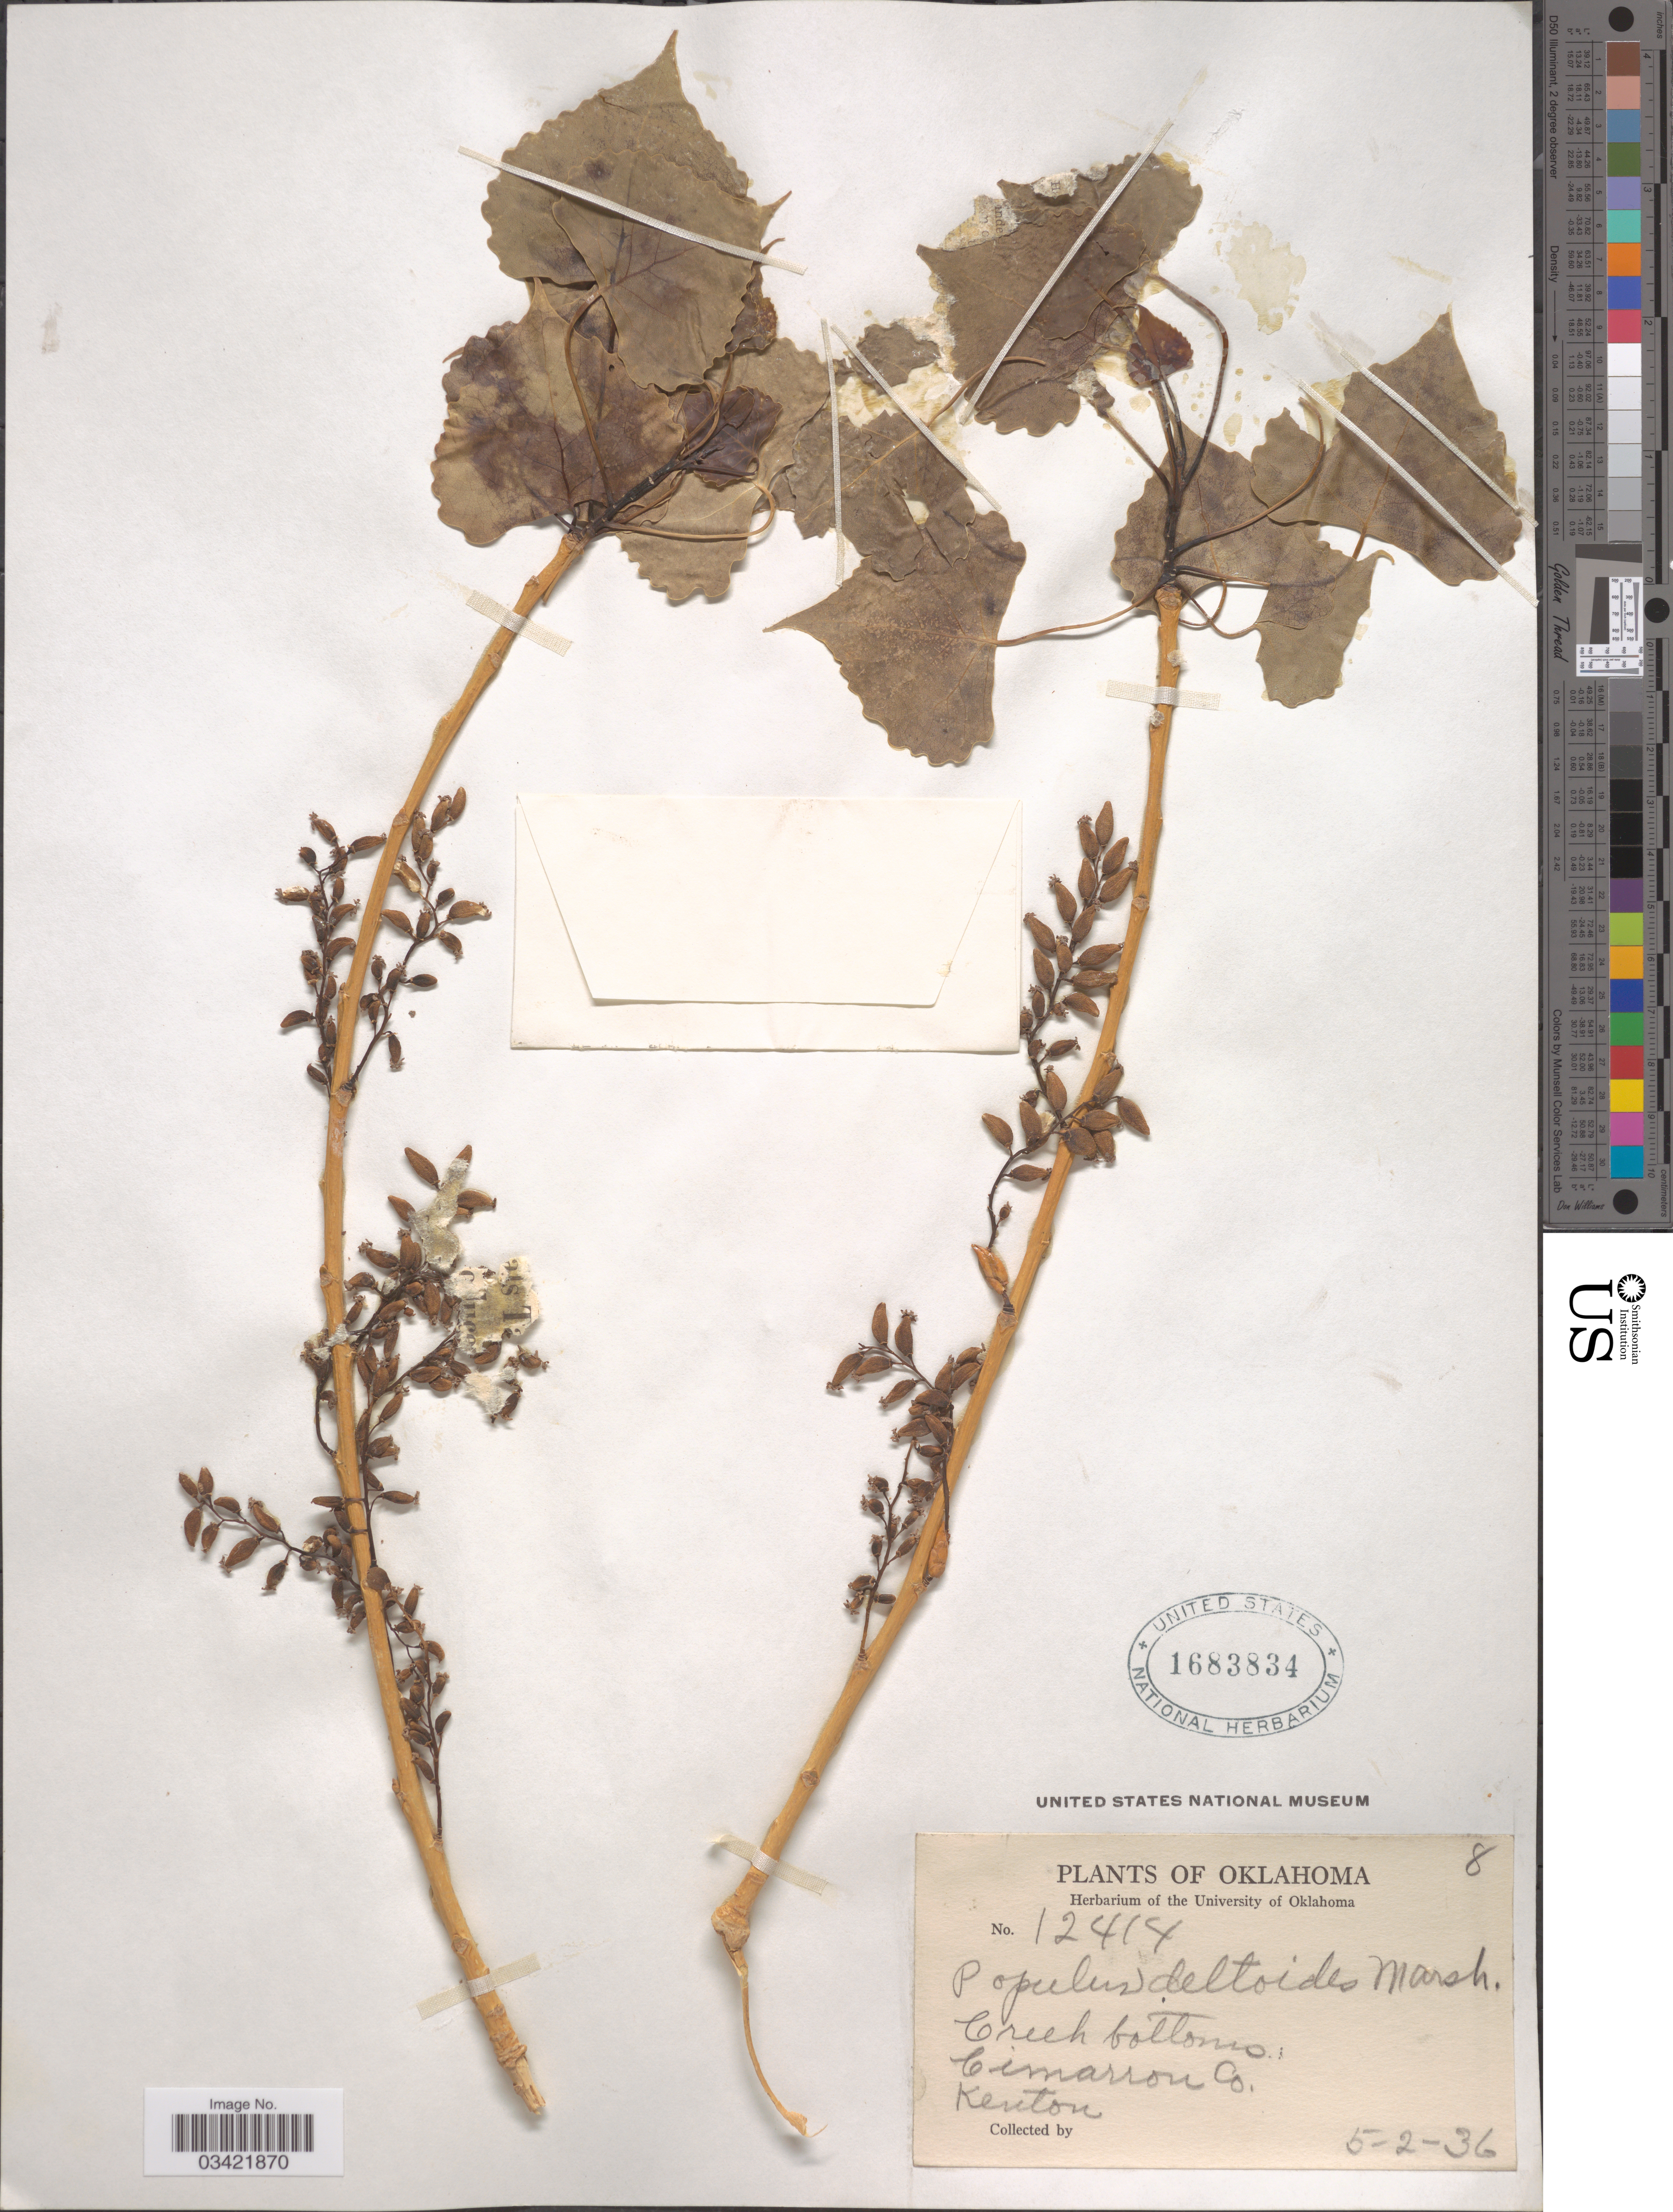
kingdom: Plantae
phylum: Tracheophyta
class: Magnoliopsida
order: Malpighiales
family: Salicaceae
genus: Populus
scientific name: Populus deltoides subsp. monilifera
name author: (Aiton) Eckenw.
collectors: University of Oklahoma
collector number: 12414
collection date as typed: Transcribed d/m/y: 2/5/36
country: United States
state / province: Oklahoma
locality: Creek bottoms. Cimarron Co. Kenton.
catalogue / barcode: US 1683834